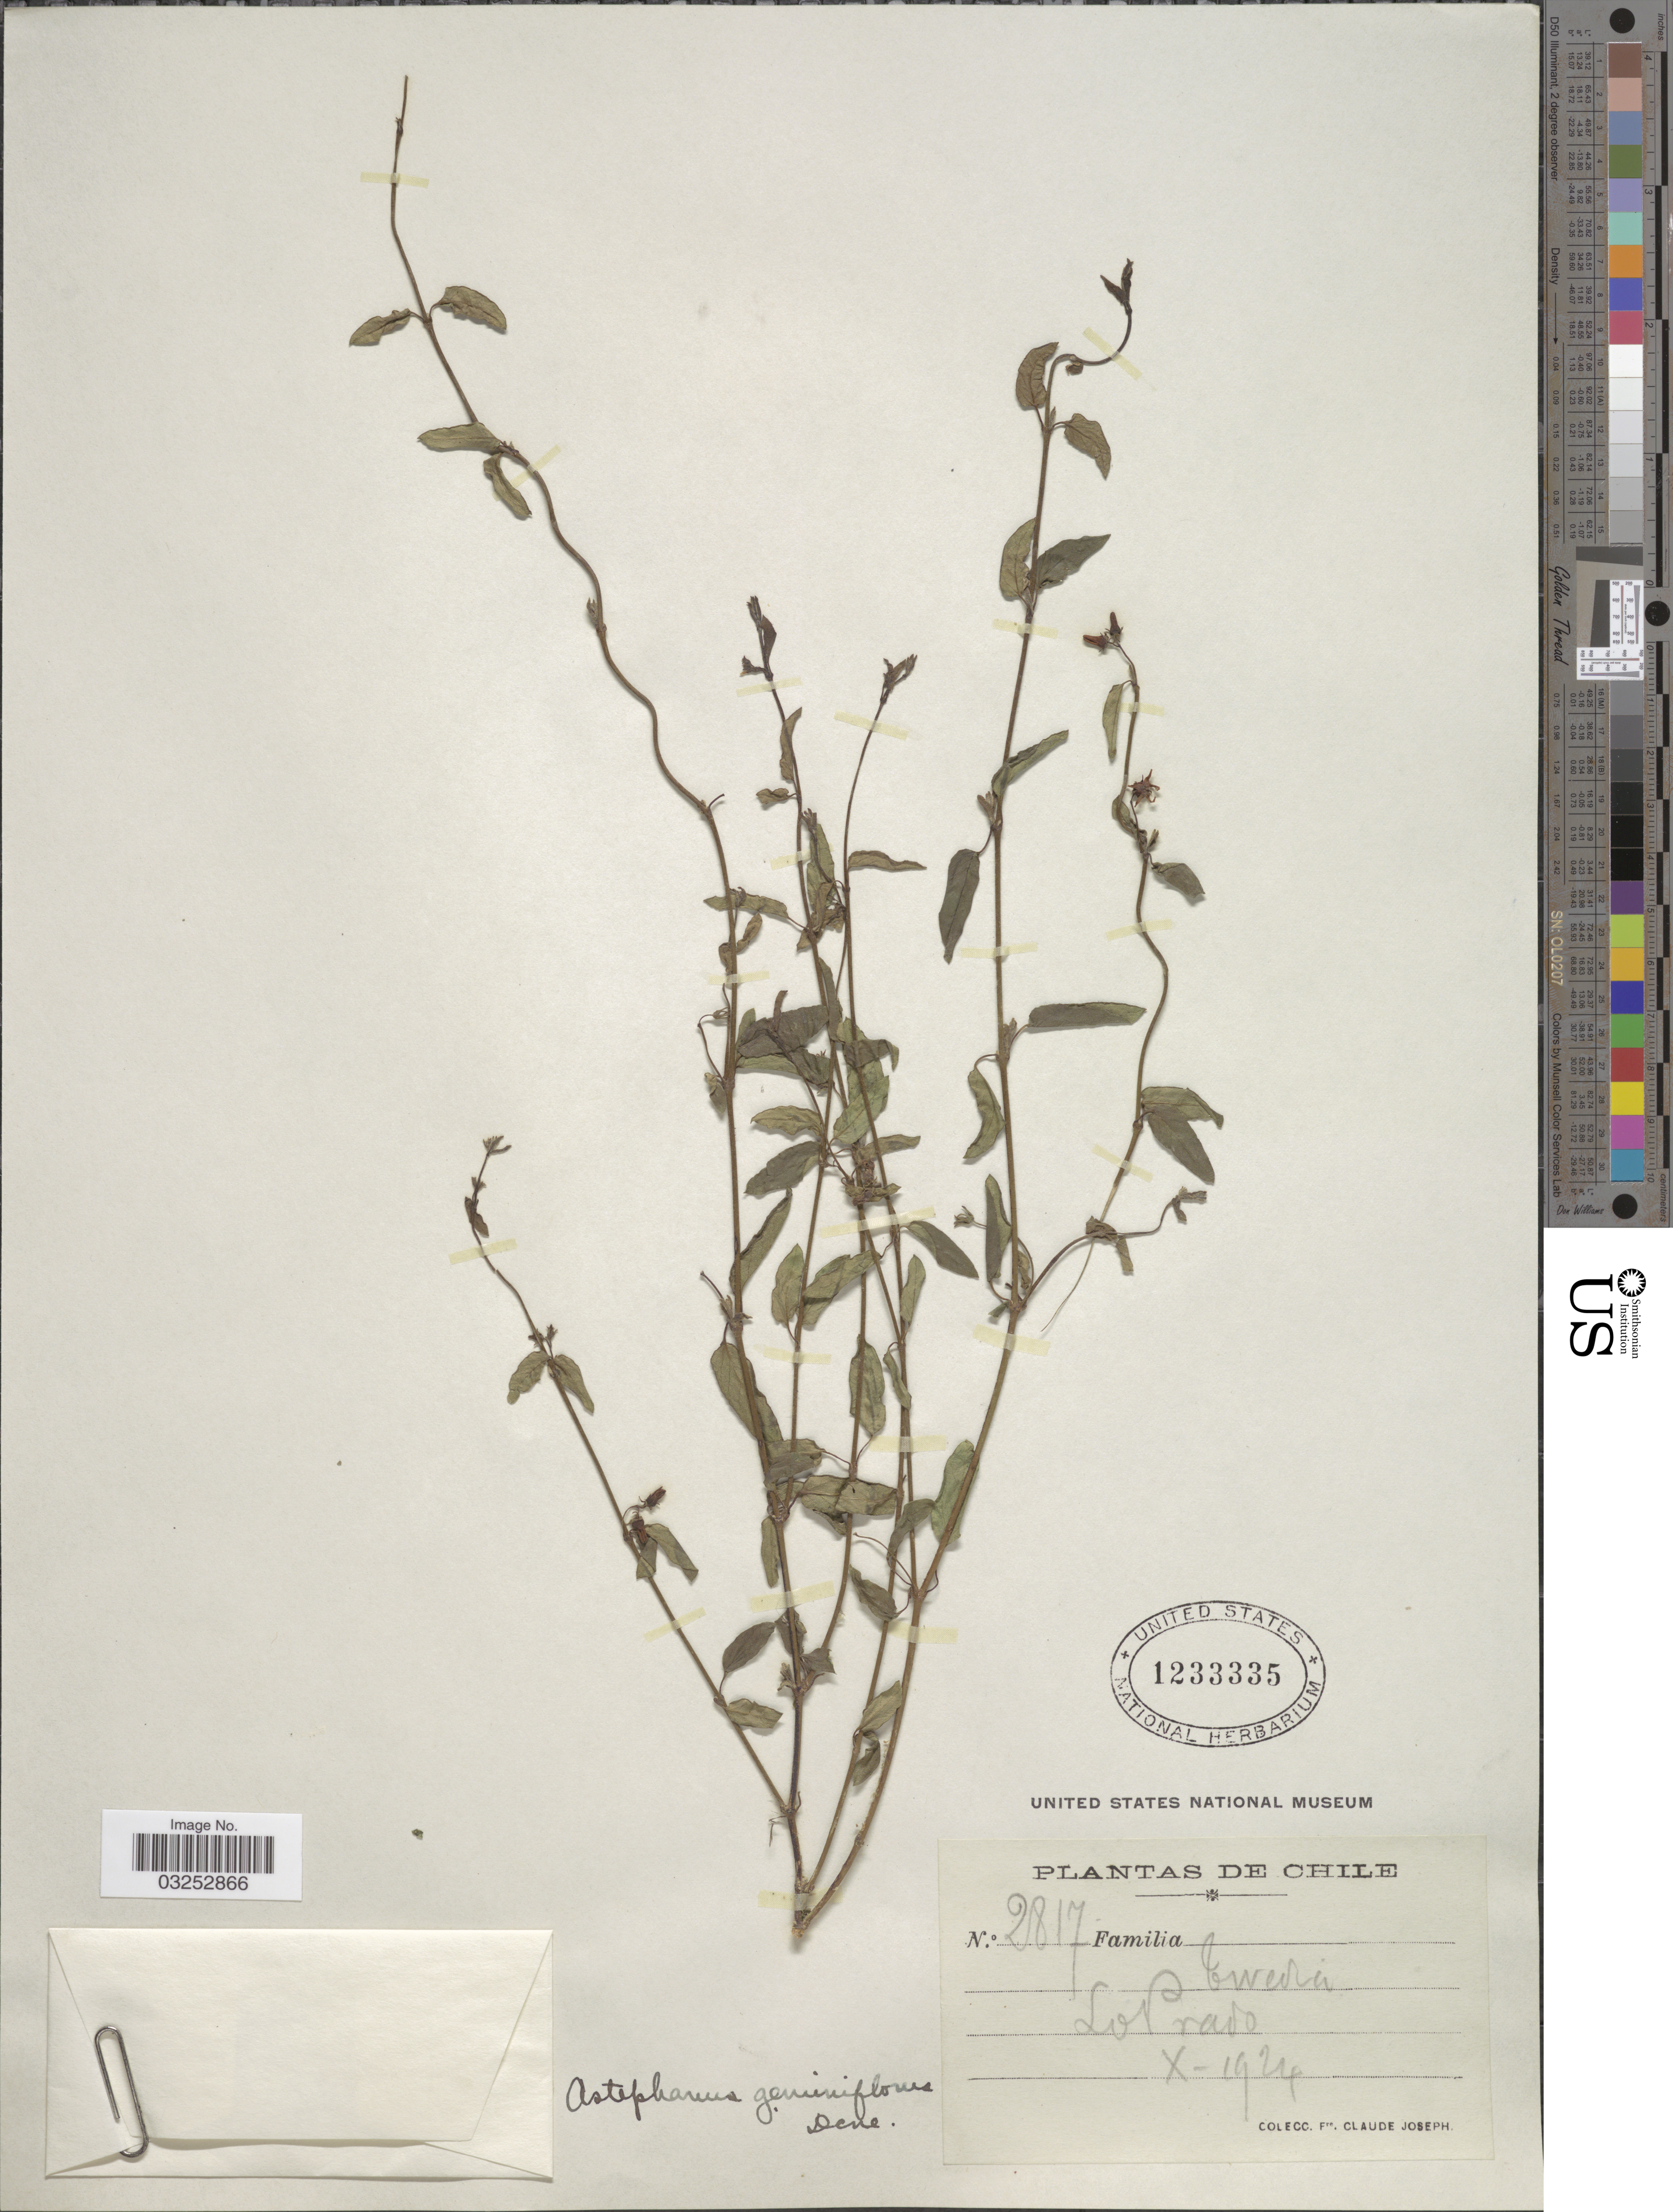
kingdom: Plantae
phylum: Tracheophyta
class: Magnoliopsida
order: Gentianales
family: Apocynaceae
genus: Astephanus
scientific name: Astephanus geminiflorus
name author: Decne.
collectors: Bro. Claude-Joseph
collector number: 2817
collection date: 1924-10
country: Chile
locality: Lo Prado.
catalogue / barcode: US 1233335